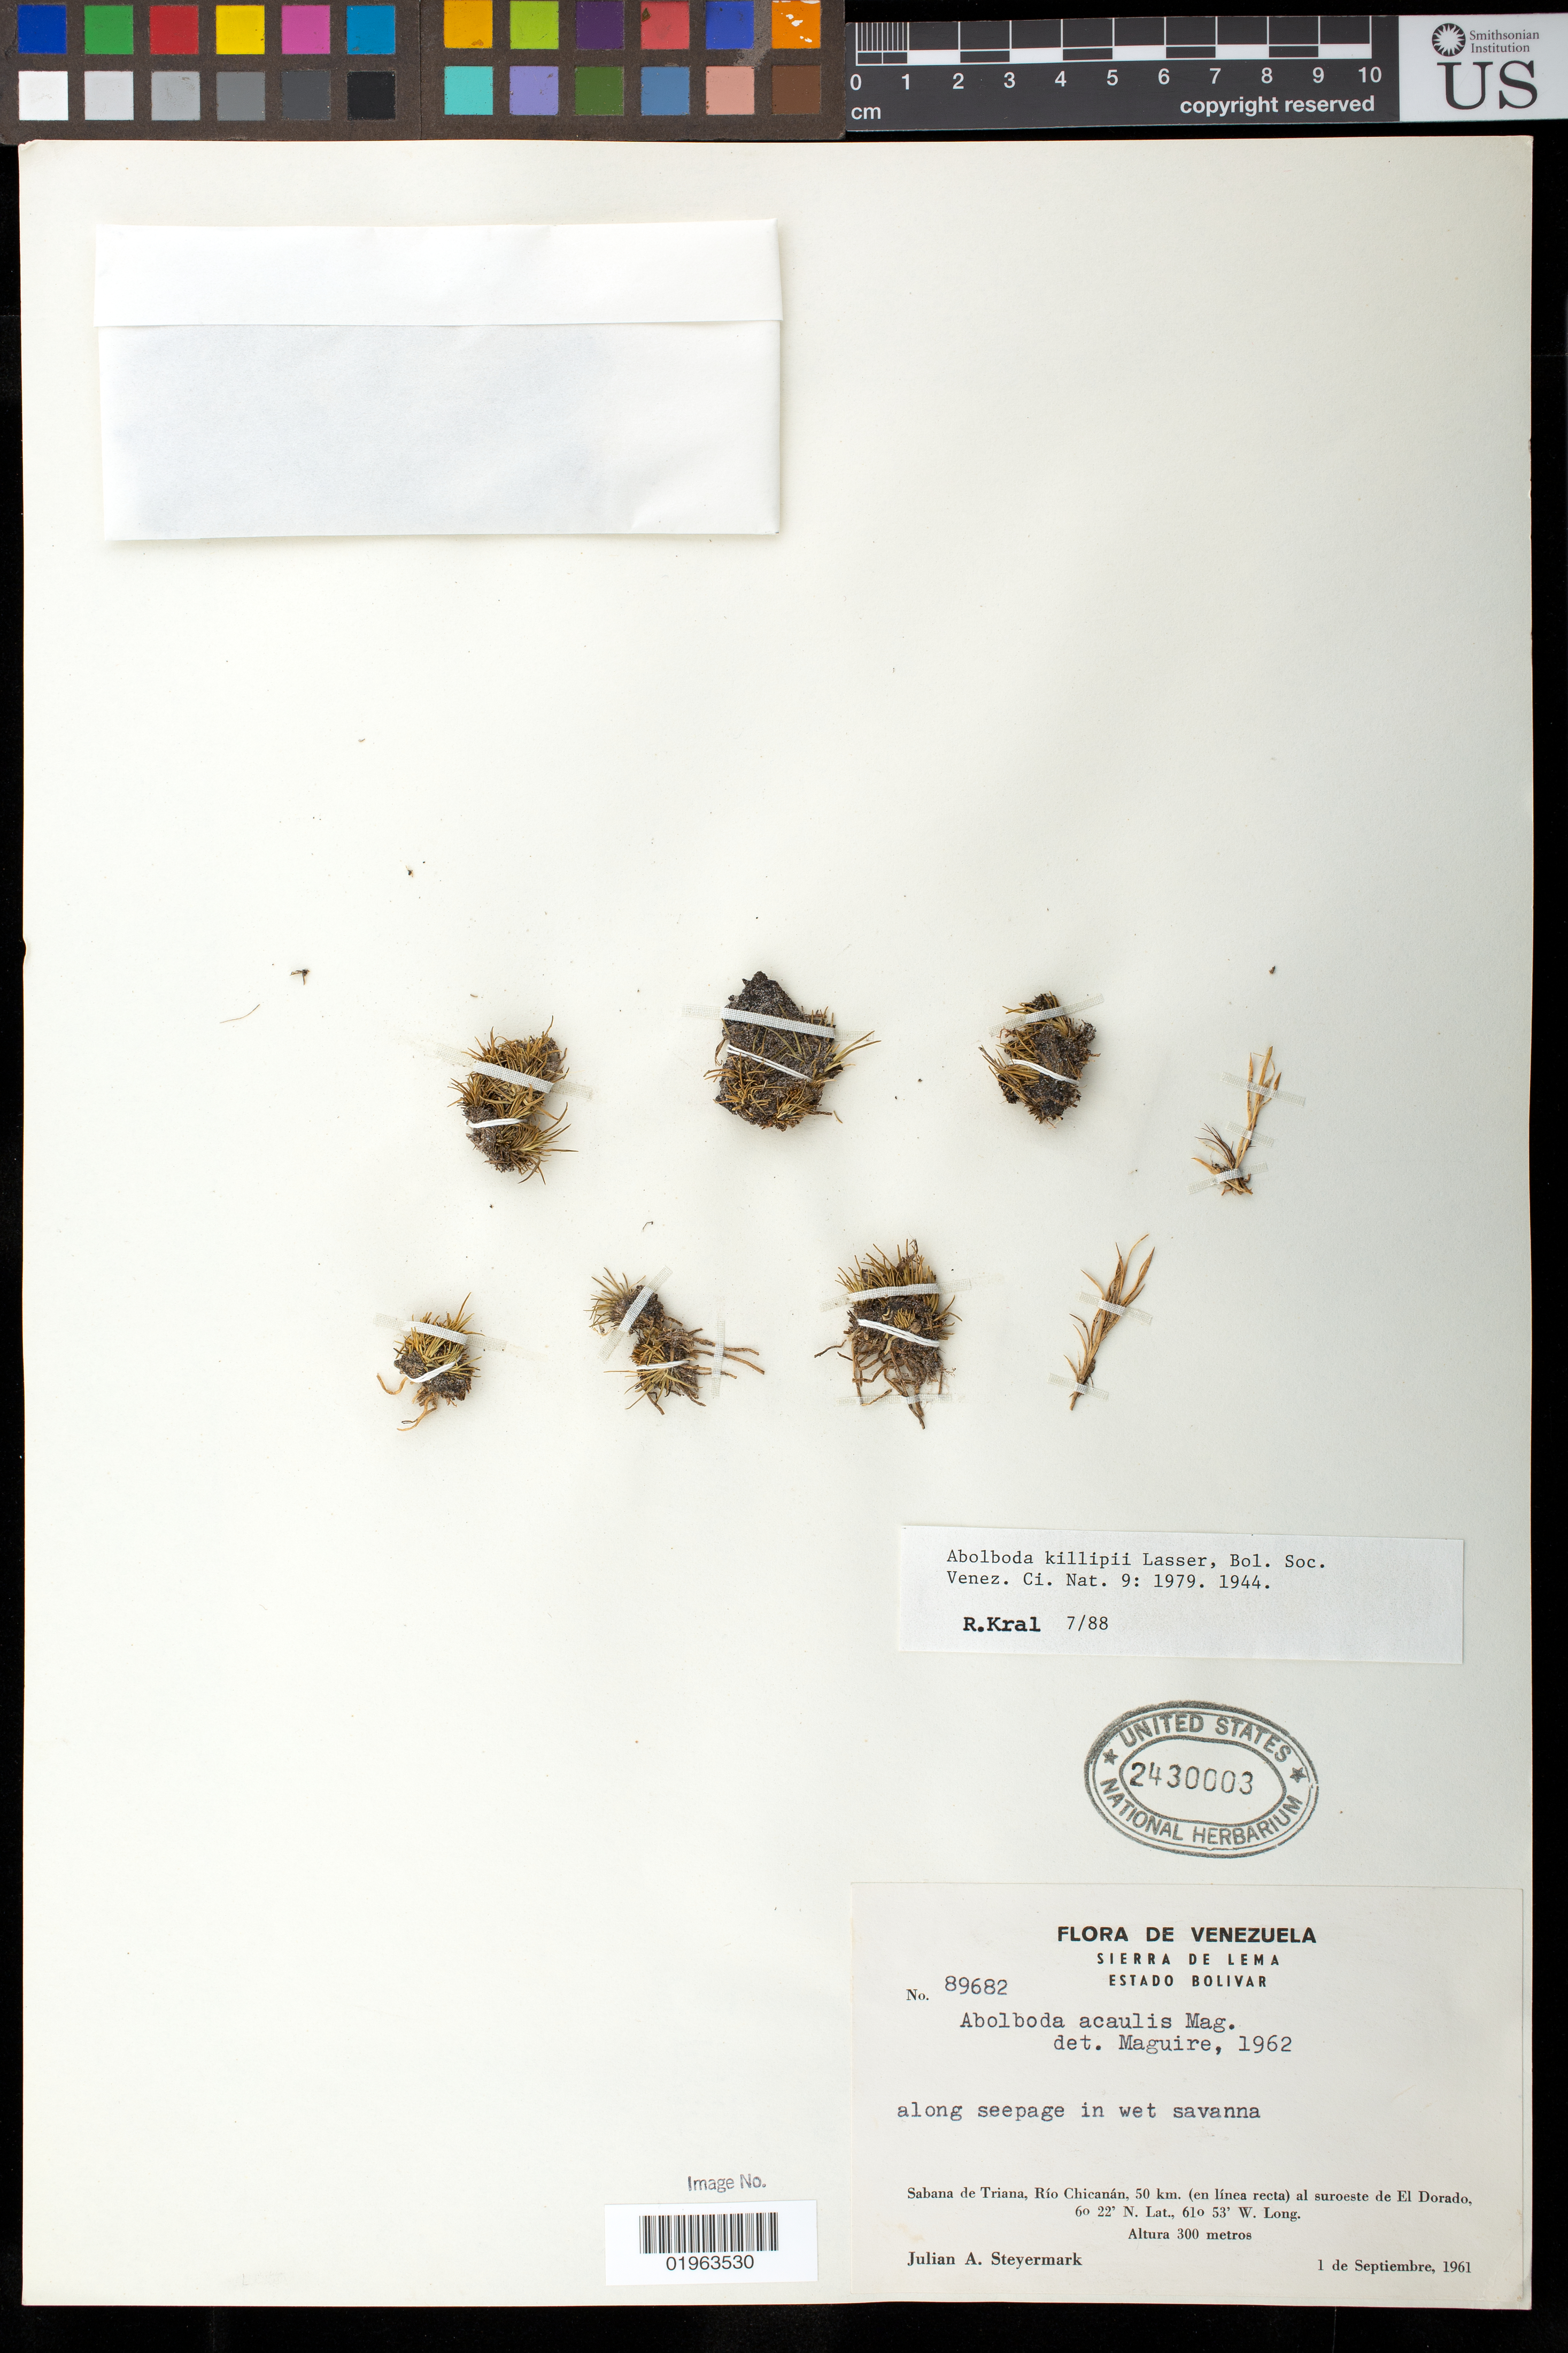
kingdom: Plantae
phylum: Tracheophyta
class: Liliopsida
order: Poales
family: Xyridaceae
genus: Abolboda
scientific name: Abolboda killipii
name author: Lasser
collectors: J. Steyermark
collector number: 89682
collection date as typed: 1 Sep 1961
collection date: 1961-09-01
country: Venezuela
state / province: Bolívar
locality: Sabana de Triana, Río Chicanán, 50 km (en línea recta) al SW de El Dorado.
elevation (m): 300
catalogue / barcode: US 2430003